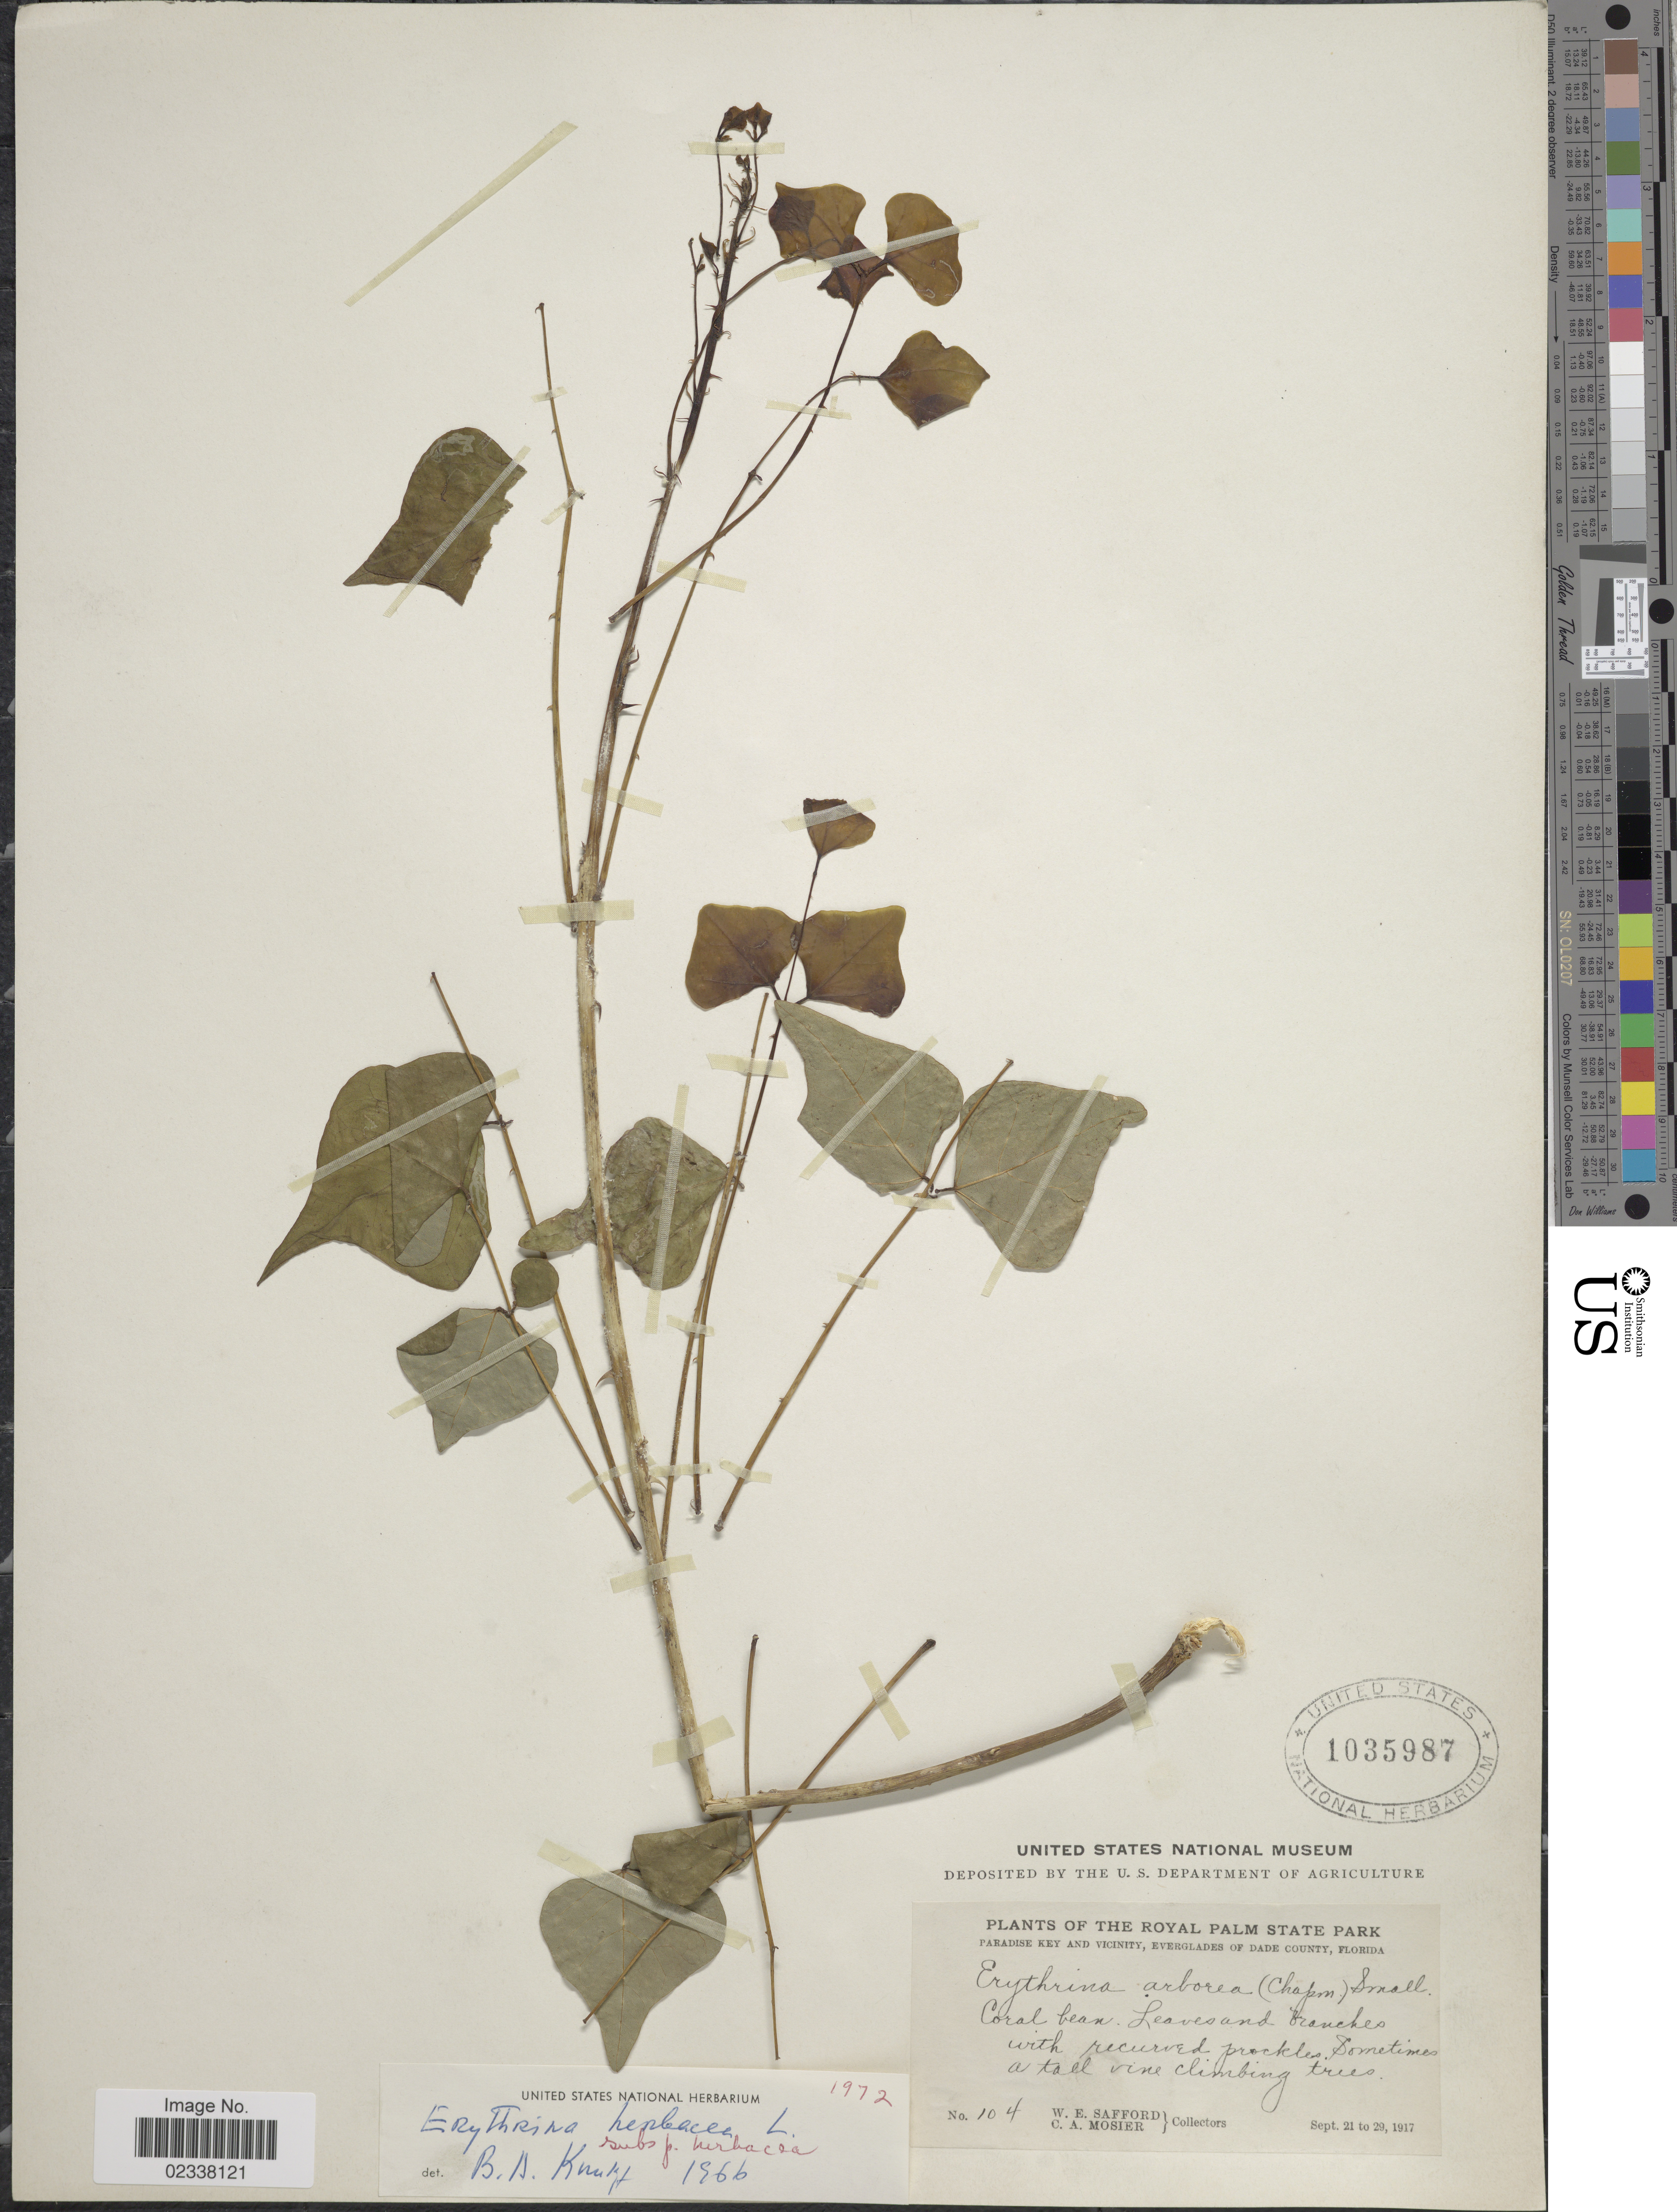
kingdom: Plantae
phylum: Tracheophyta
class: Magnoliopsida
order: Fabales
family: Fabaceae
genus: Erythrina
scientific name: Erythrina herbacea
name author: L.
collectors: W. E. Safford & C. A. Mosier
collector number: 104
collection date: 1917-09-21/1917-09-29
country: United States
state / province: Florida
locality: Royal Palm State Park. Paradise Key and vicinity, Everglades of Dade County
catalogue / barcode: US 1038987